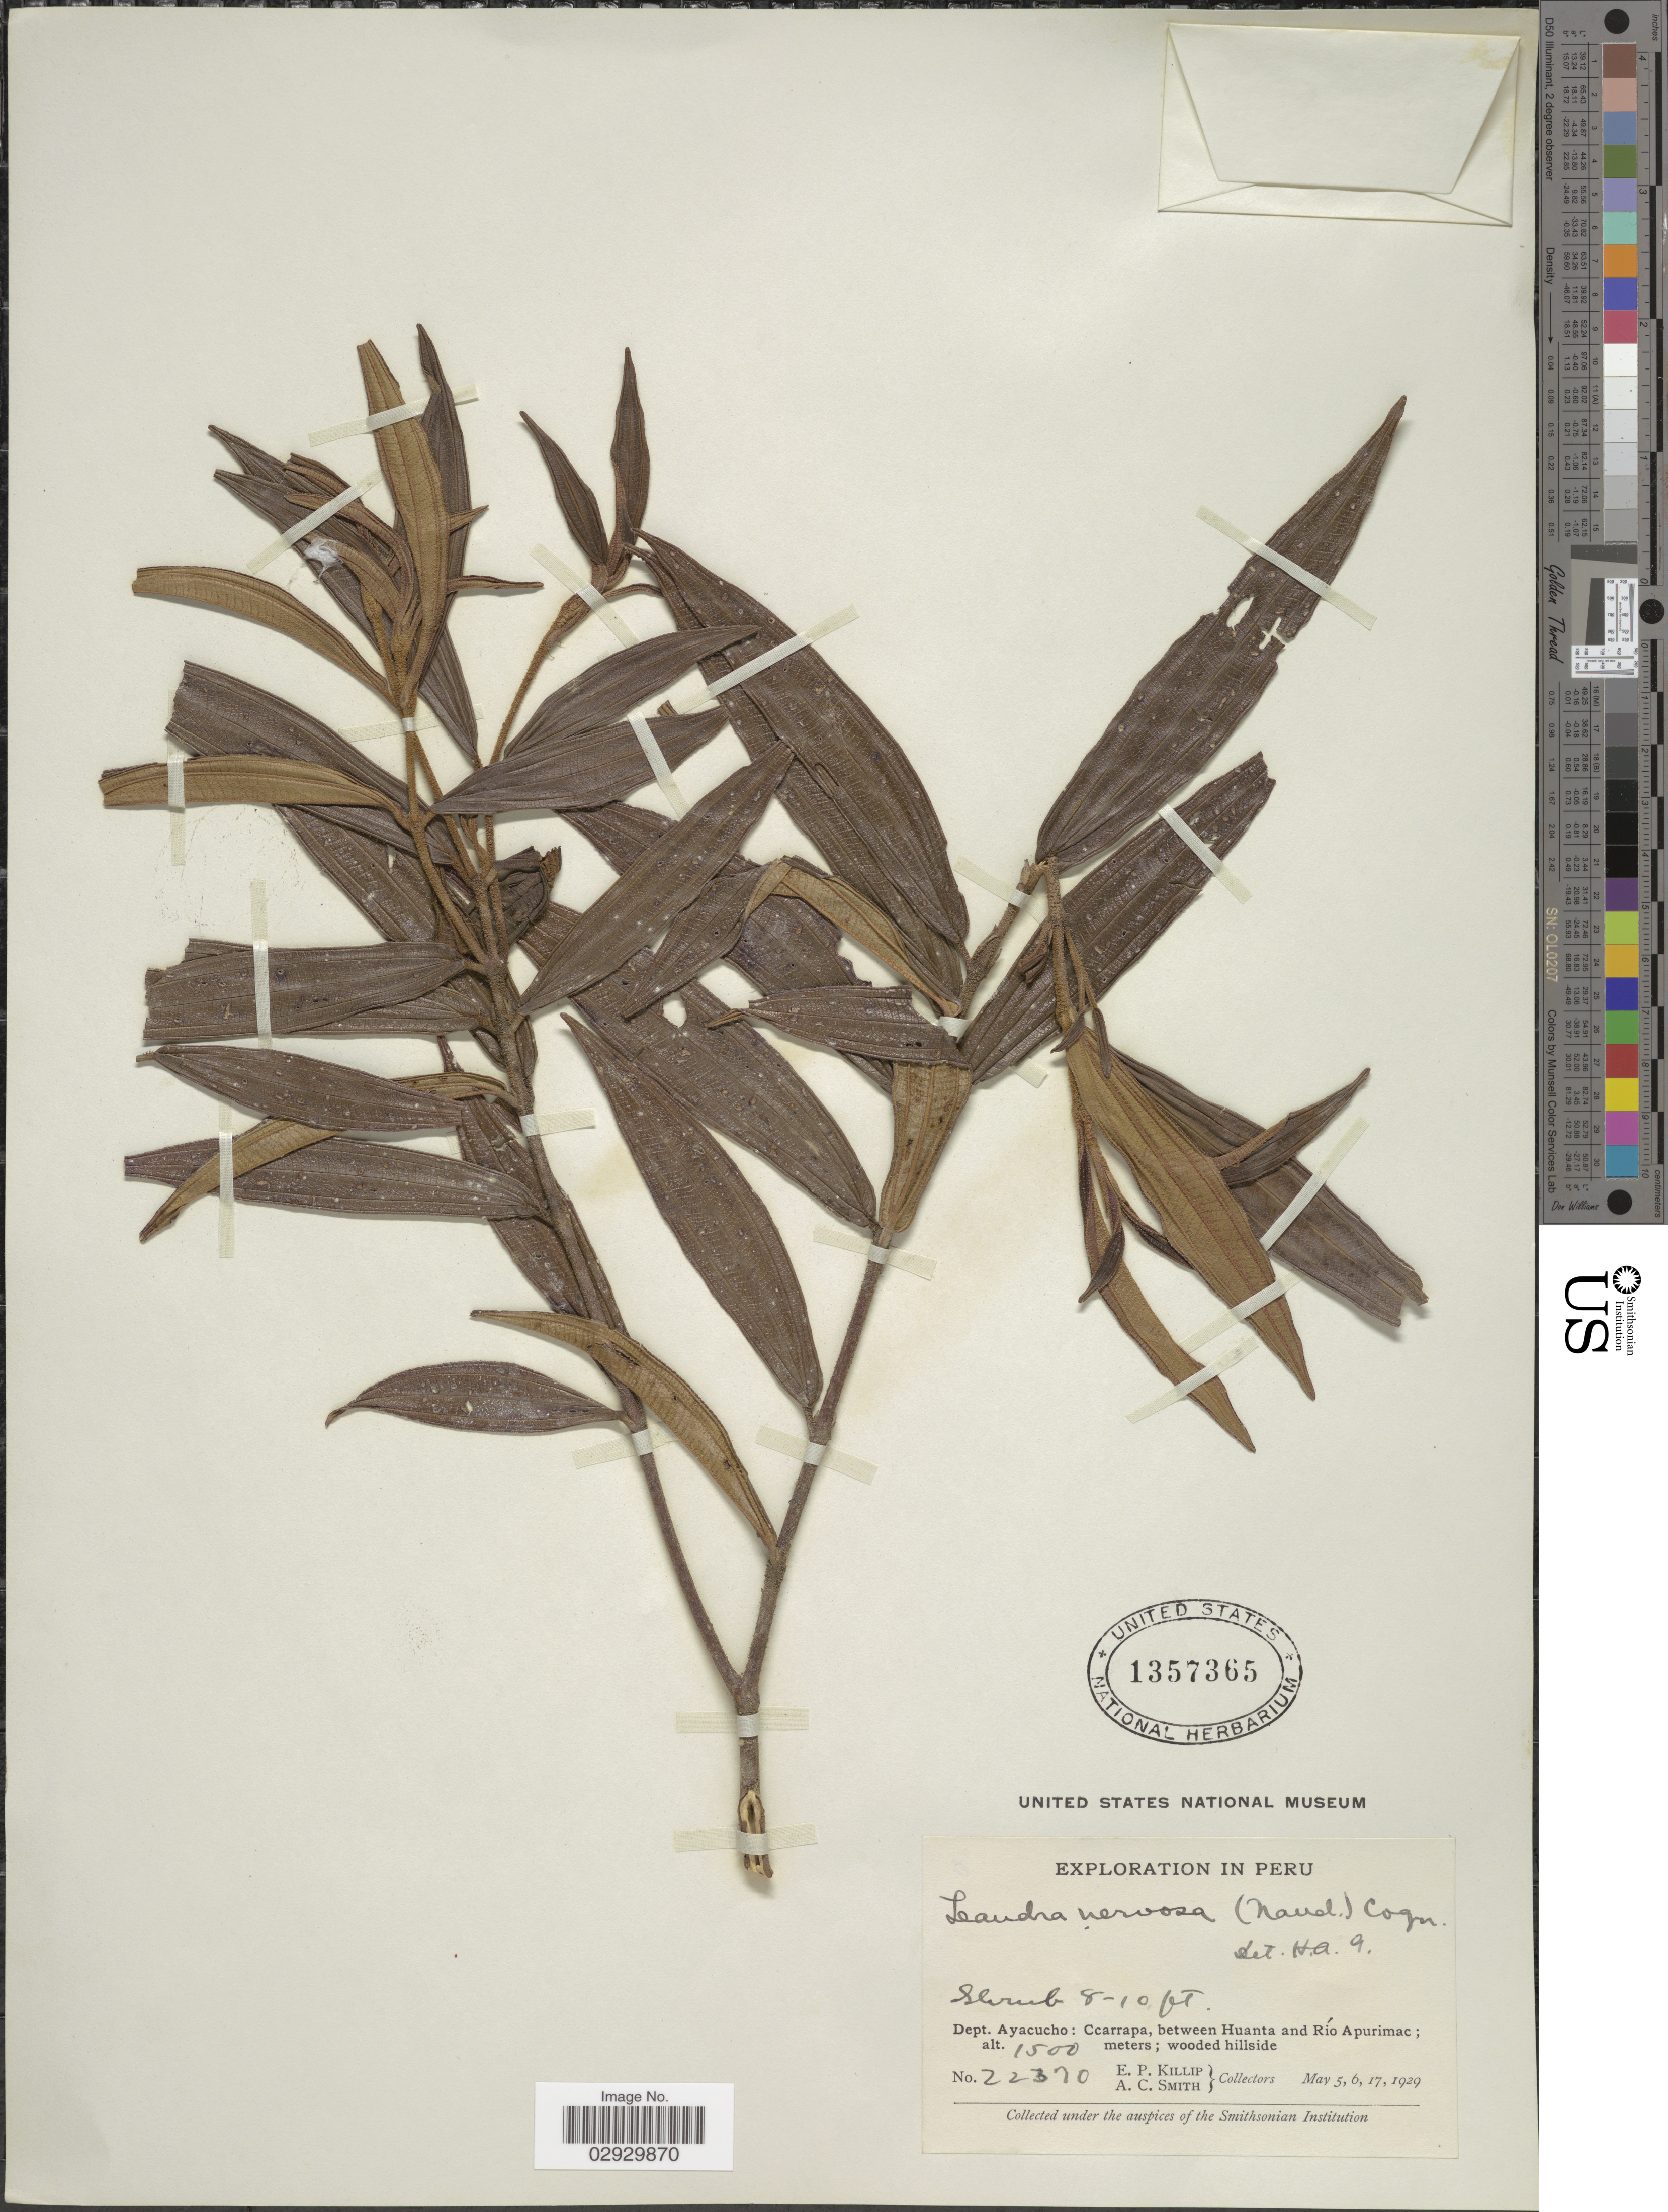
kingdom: Plantae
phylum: Tracheophyta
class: Magnoliopsida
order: Myrtales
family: Melastomataceae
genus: Leandra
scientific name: Leandra nervosa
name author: (Naudin) Cogn.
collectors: E. P. Killip & A. C. Smith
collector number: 22370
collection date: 1929-05-05/1929-05-17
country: Peru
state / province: Ayacucho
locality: Dept. Ayacucho: Carrapa, between Huanta and Río Apurimac.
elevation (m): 1500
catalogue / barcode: US 1357365